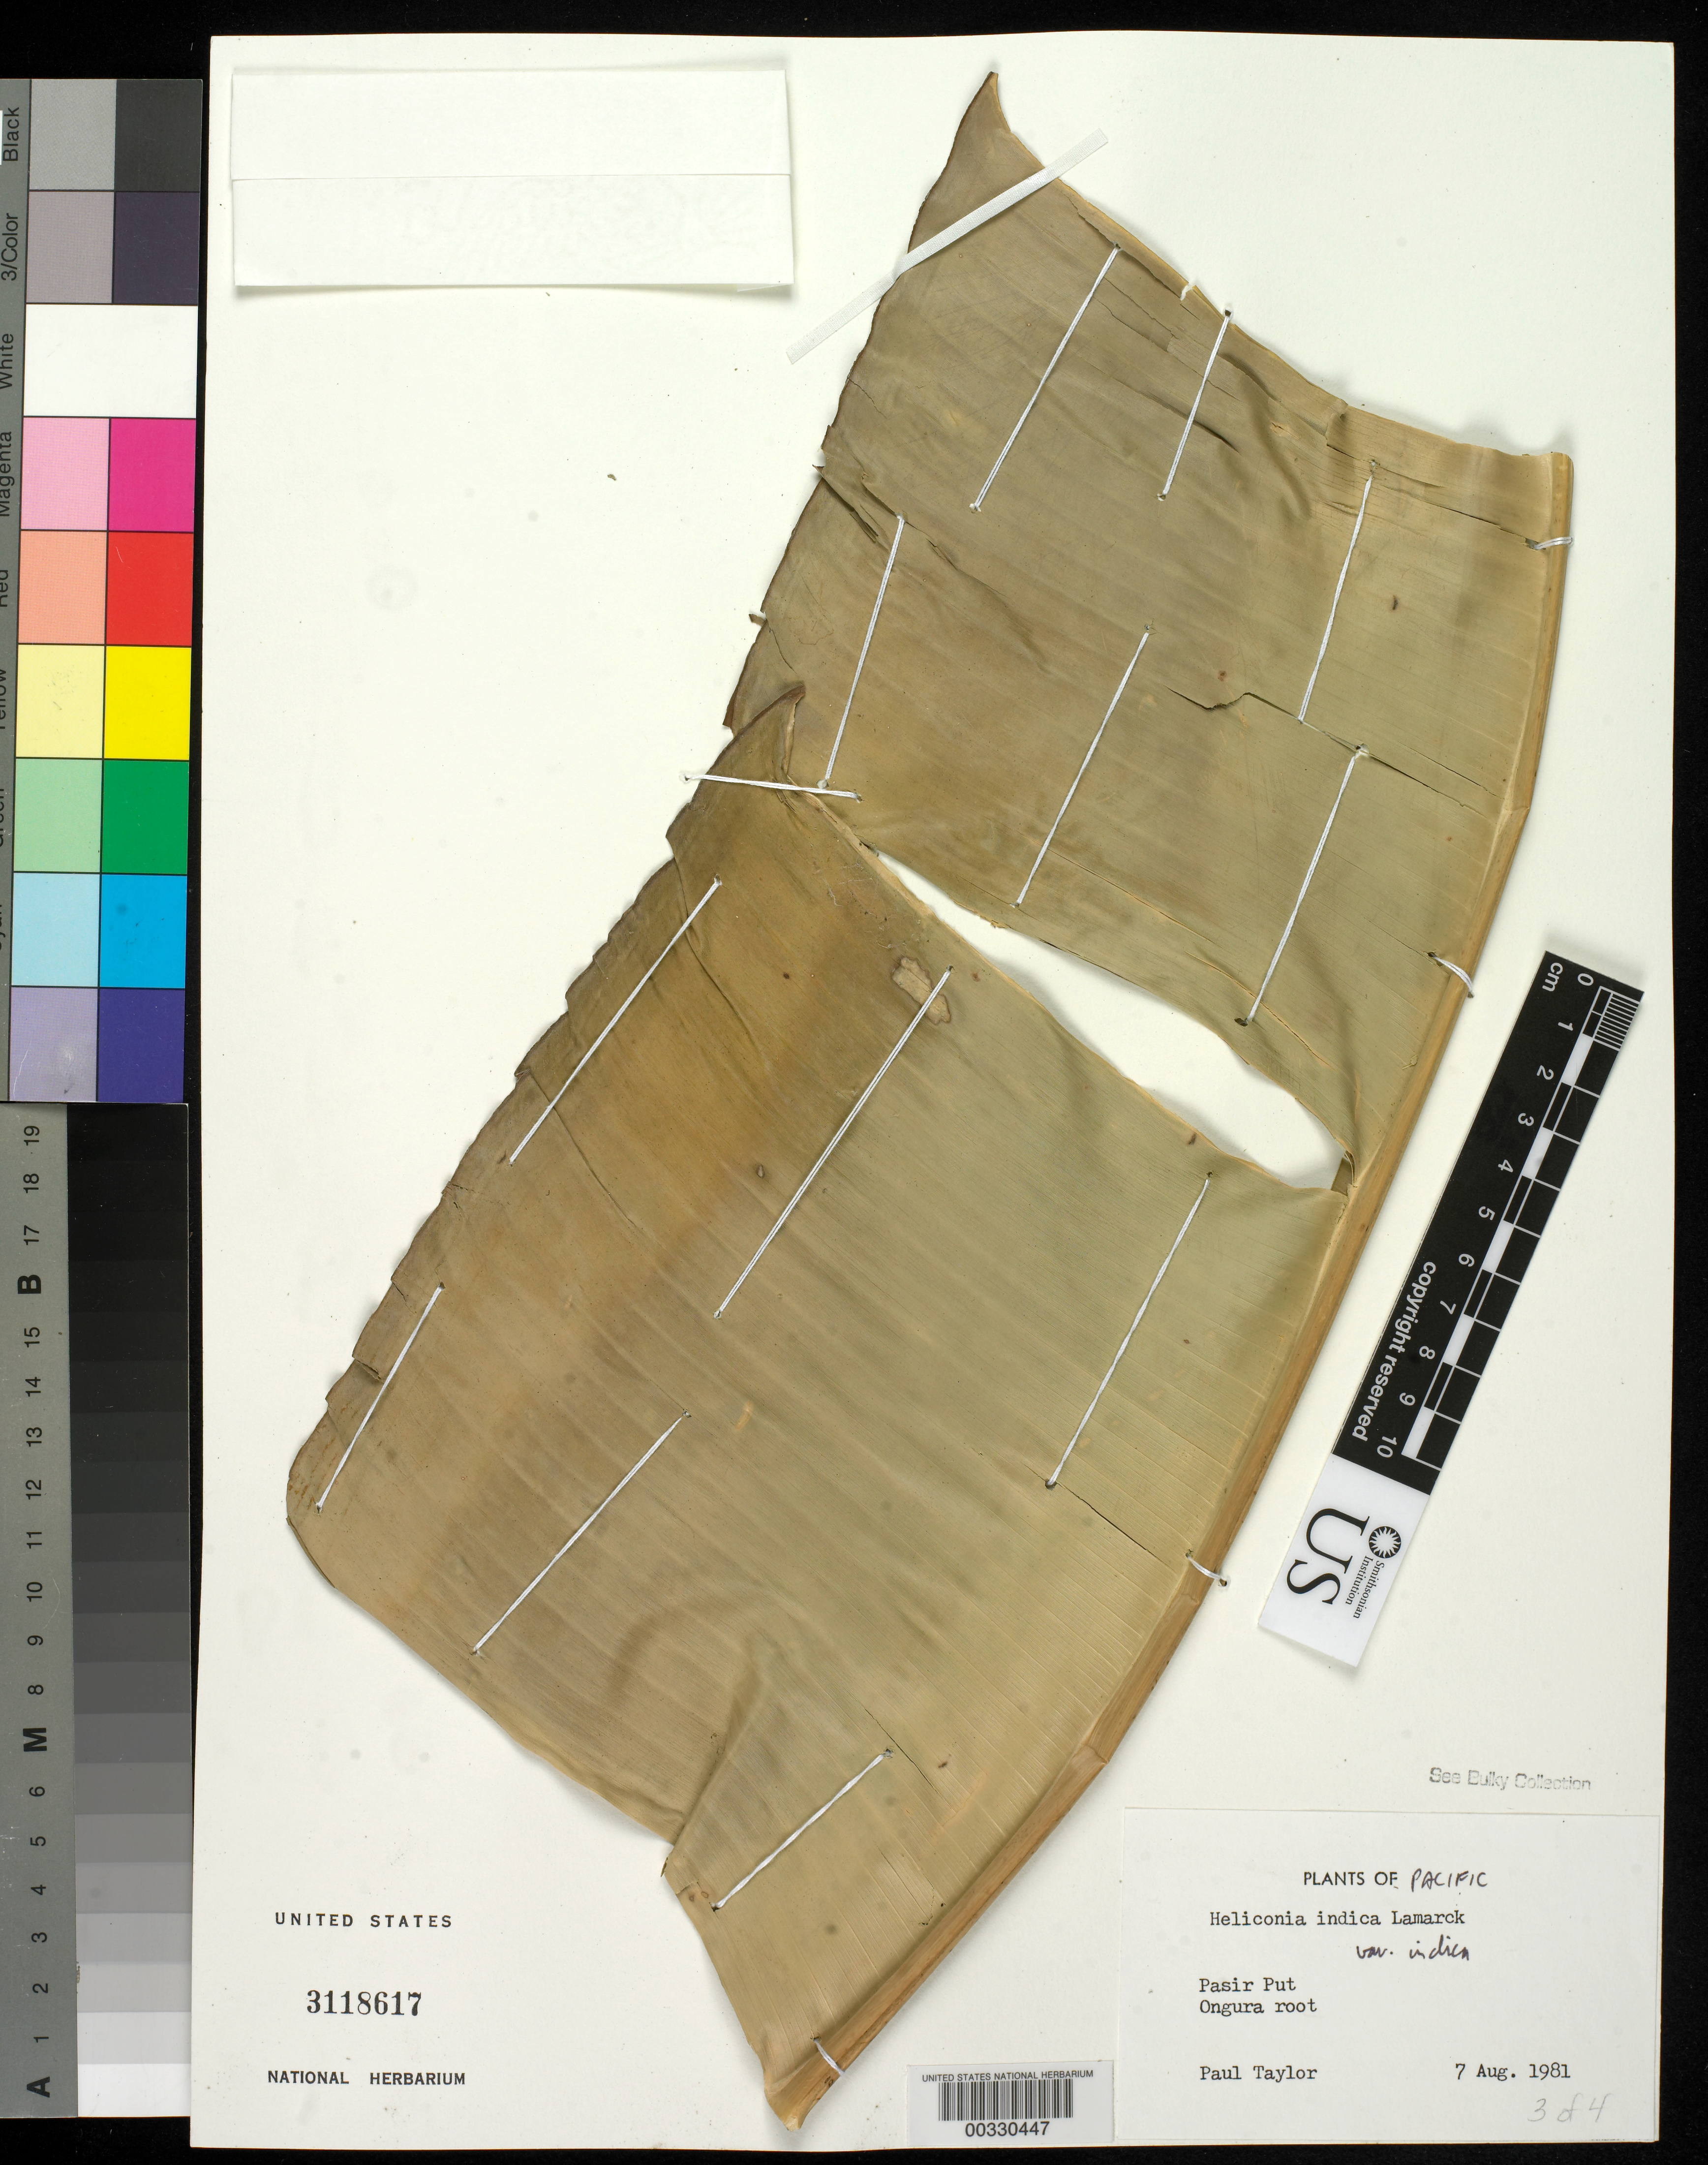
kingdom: Plantae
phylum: Tracheophyta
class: Liliopsida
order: Zingiberales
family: Heliconiaceae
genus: Heliconia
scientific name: Heliconia indica var. indica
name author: Lam.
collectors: P. G. Taylor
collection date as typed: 07 Aug 1981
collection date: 1981-08-07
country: Indonesia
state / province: Maluku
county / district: Maluku Utara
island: Halmahera I.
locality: Pasir Putih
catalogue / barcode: US 3118617